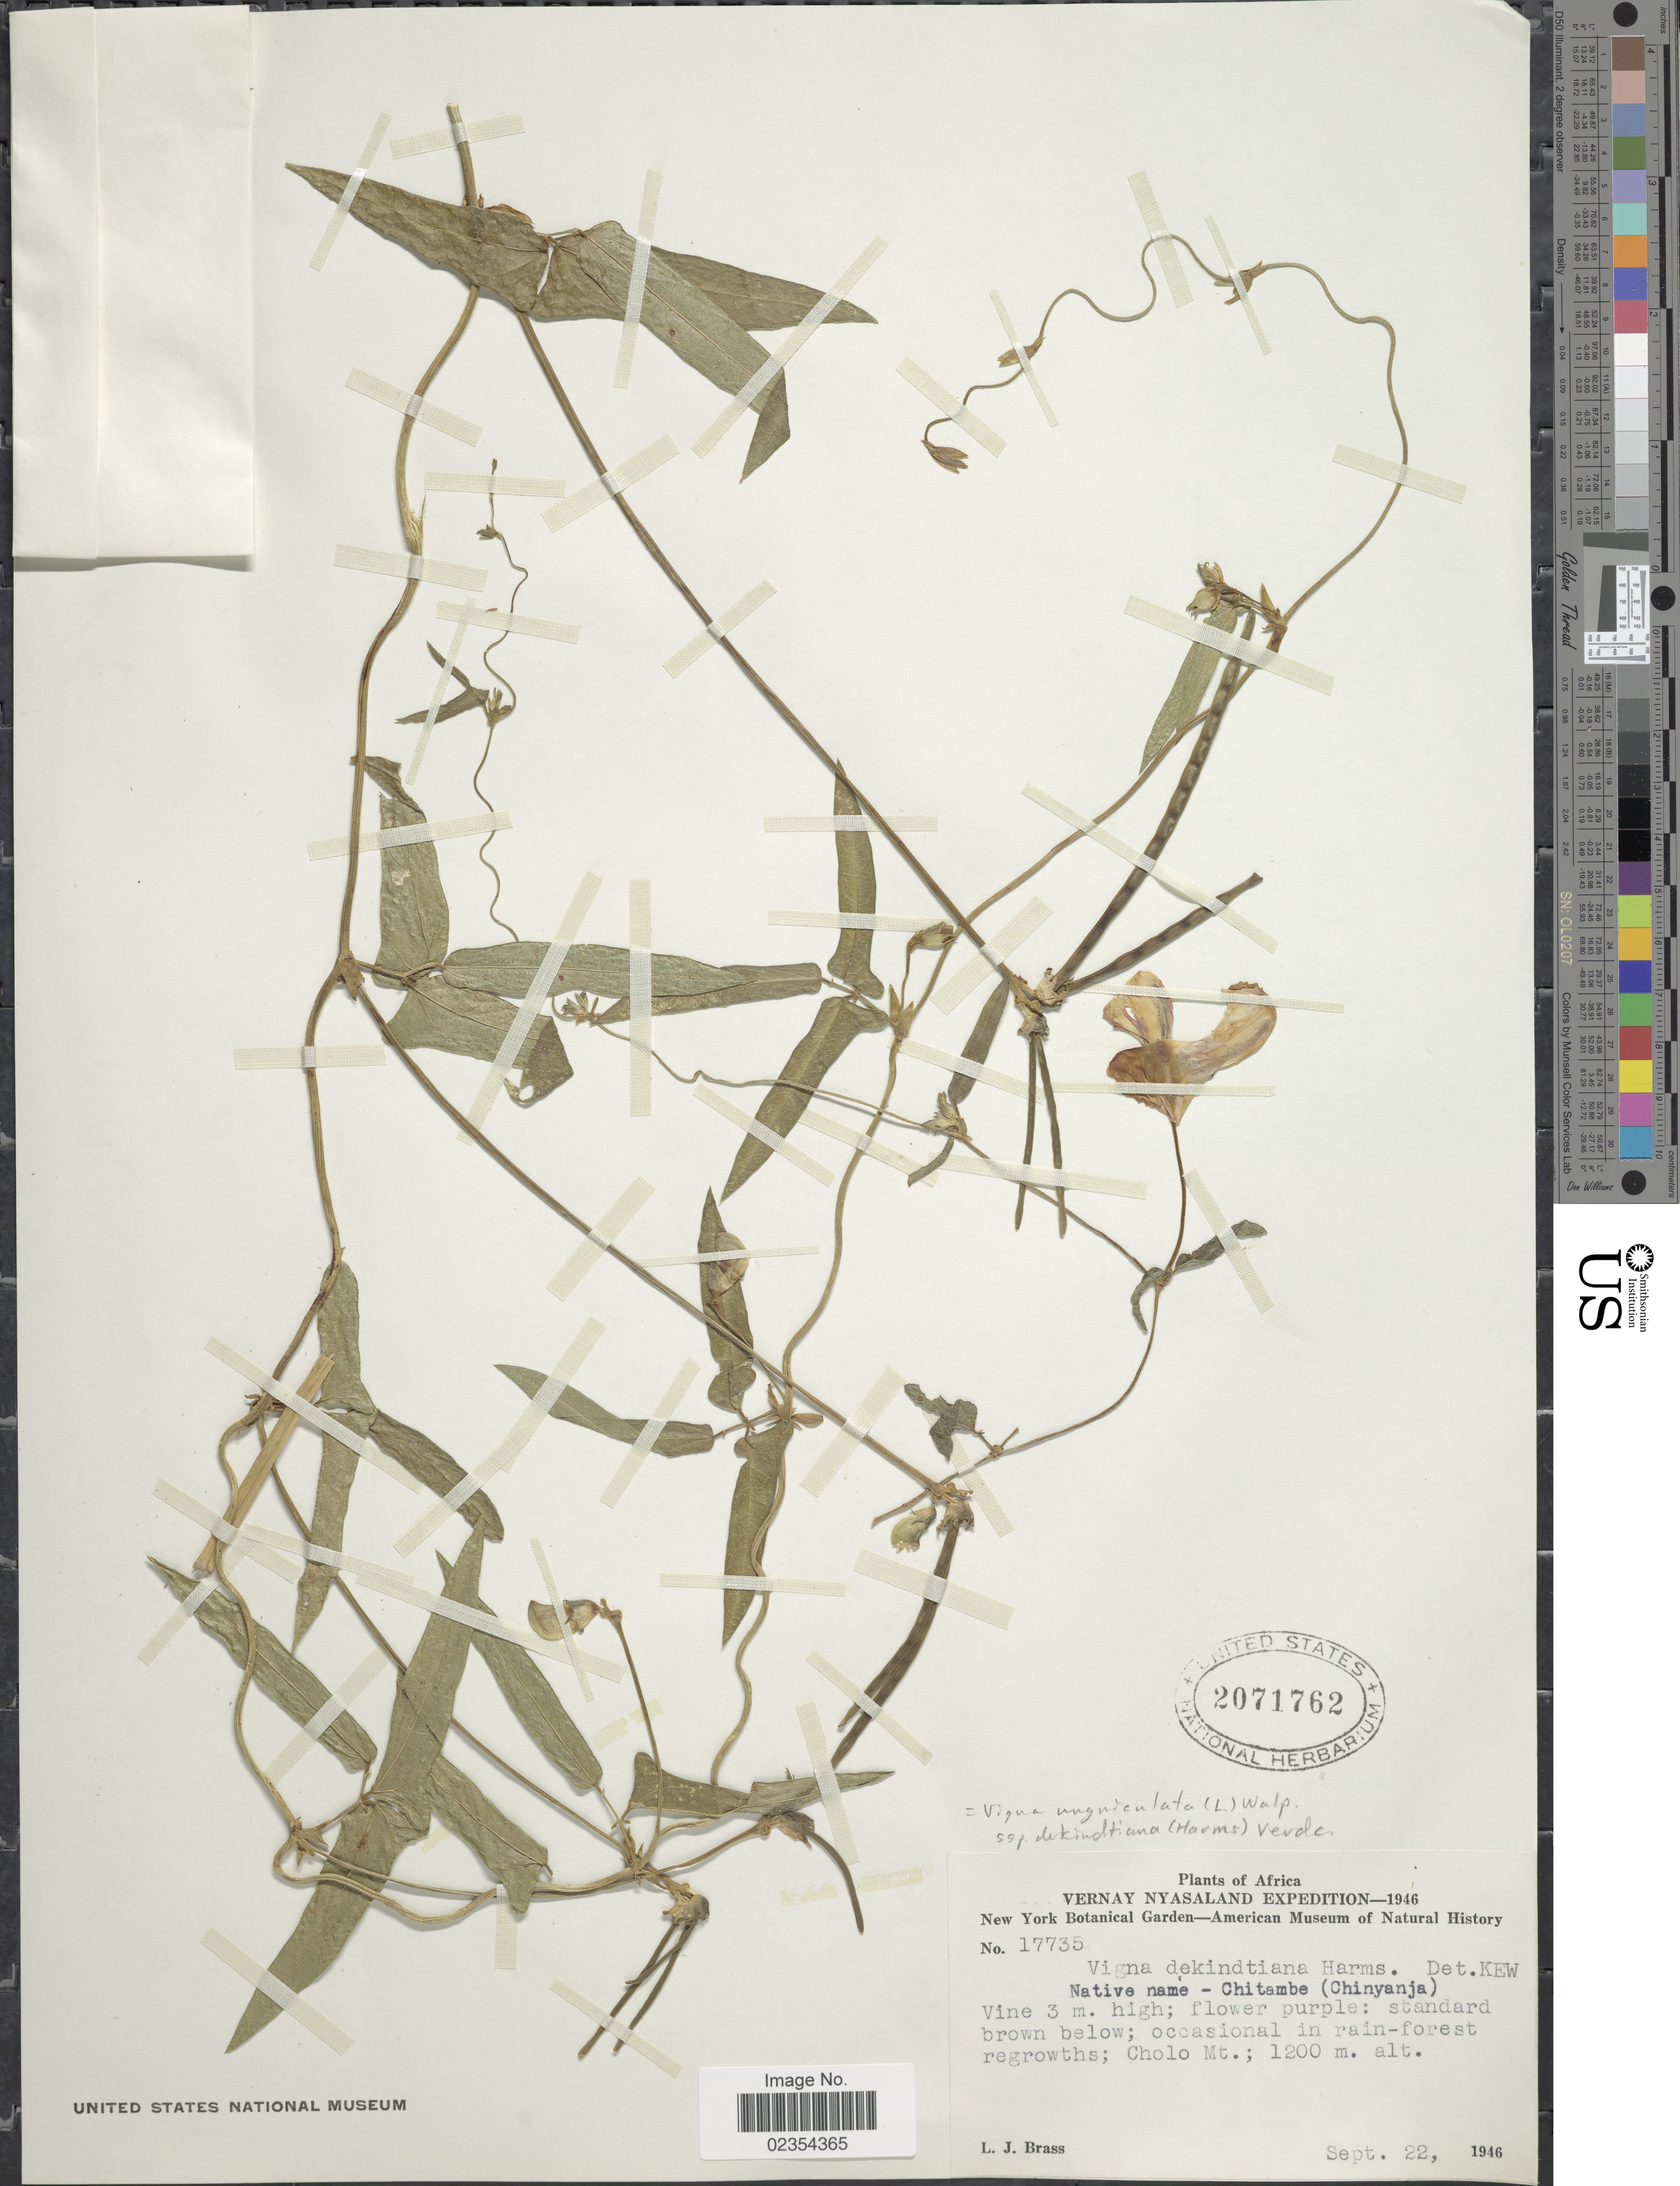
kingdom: Plantae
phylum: Tracheophyta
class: Magnoliopsida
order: Fabales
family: Fabaceae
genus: Vigna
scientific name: Vigna unguiculata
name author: (L.) Walp.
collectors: L. J. Brass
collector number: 17735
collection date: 1946-09-22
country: Malawi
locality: Vernay Nyasaland, Cholo Mt.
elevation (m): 1200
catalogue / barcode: US 2071762